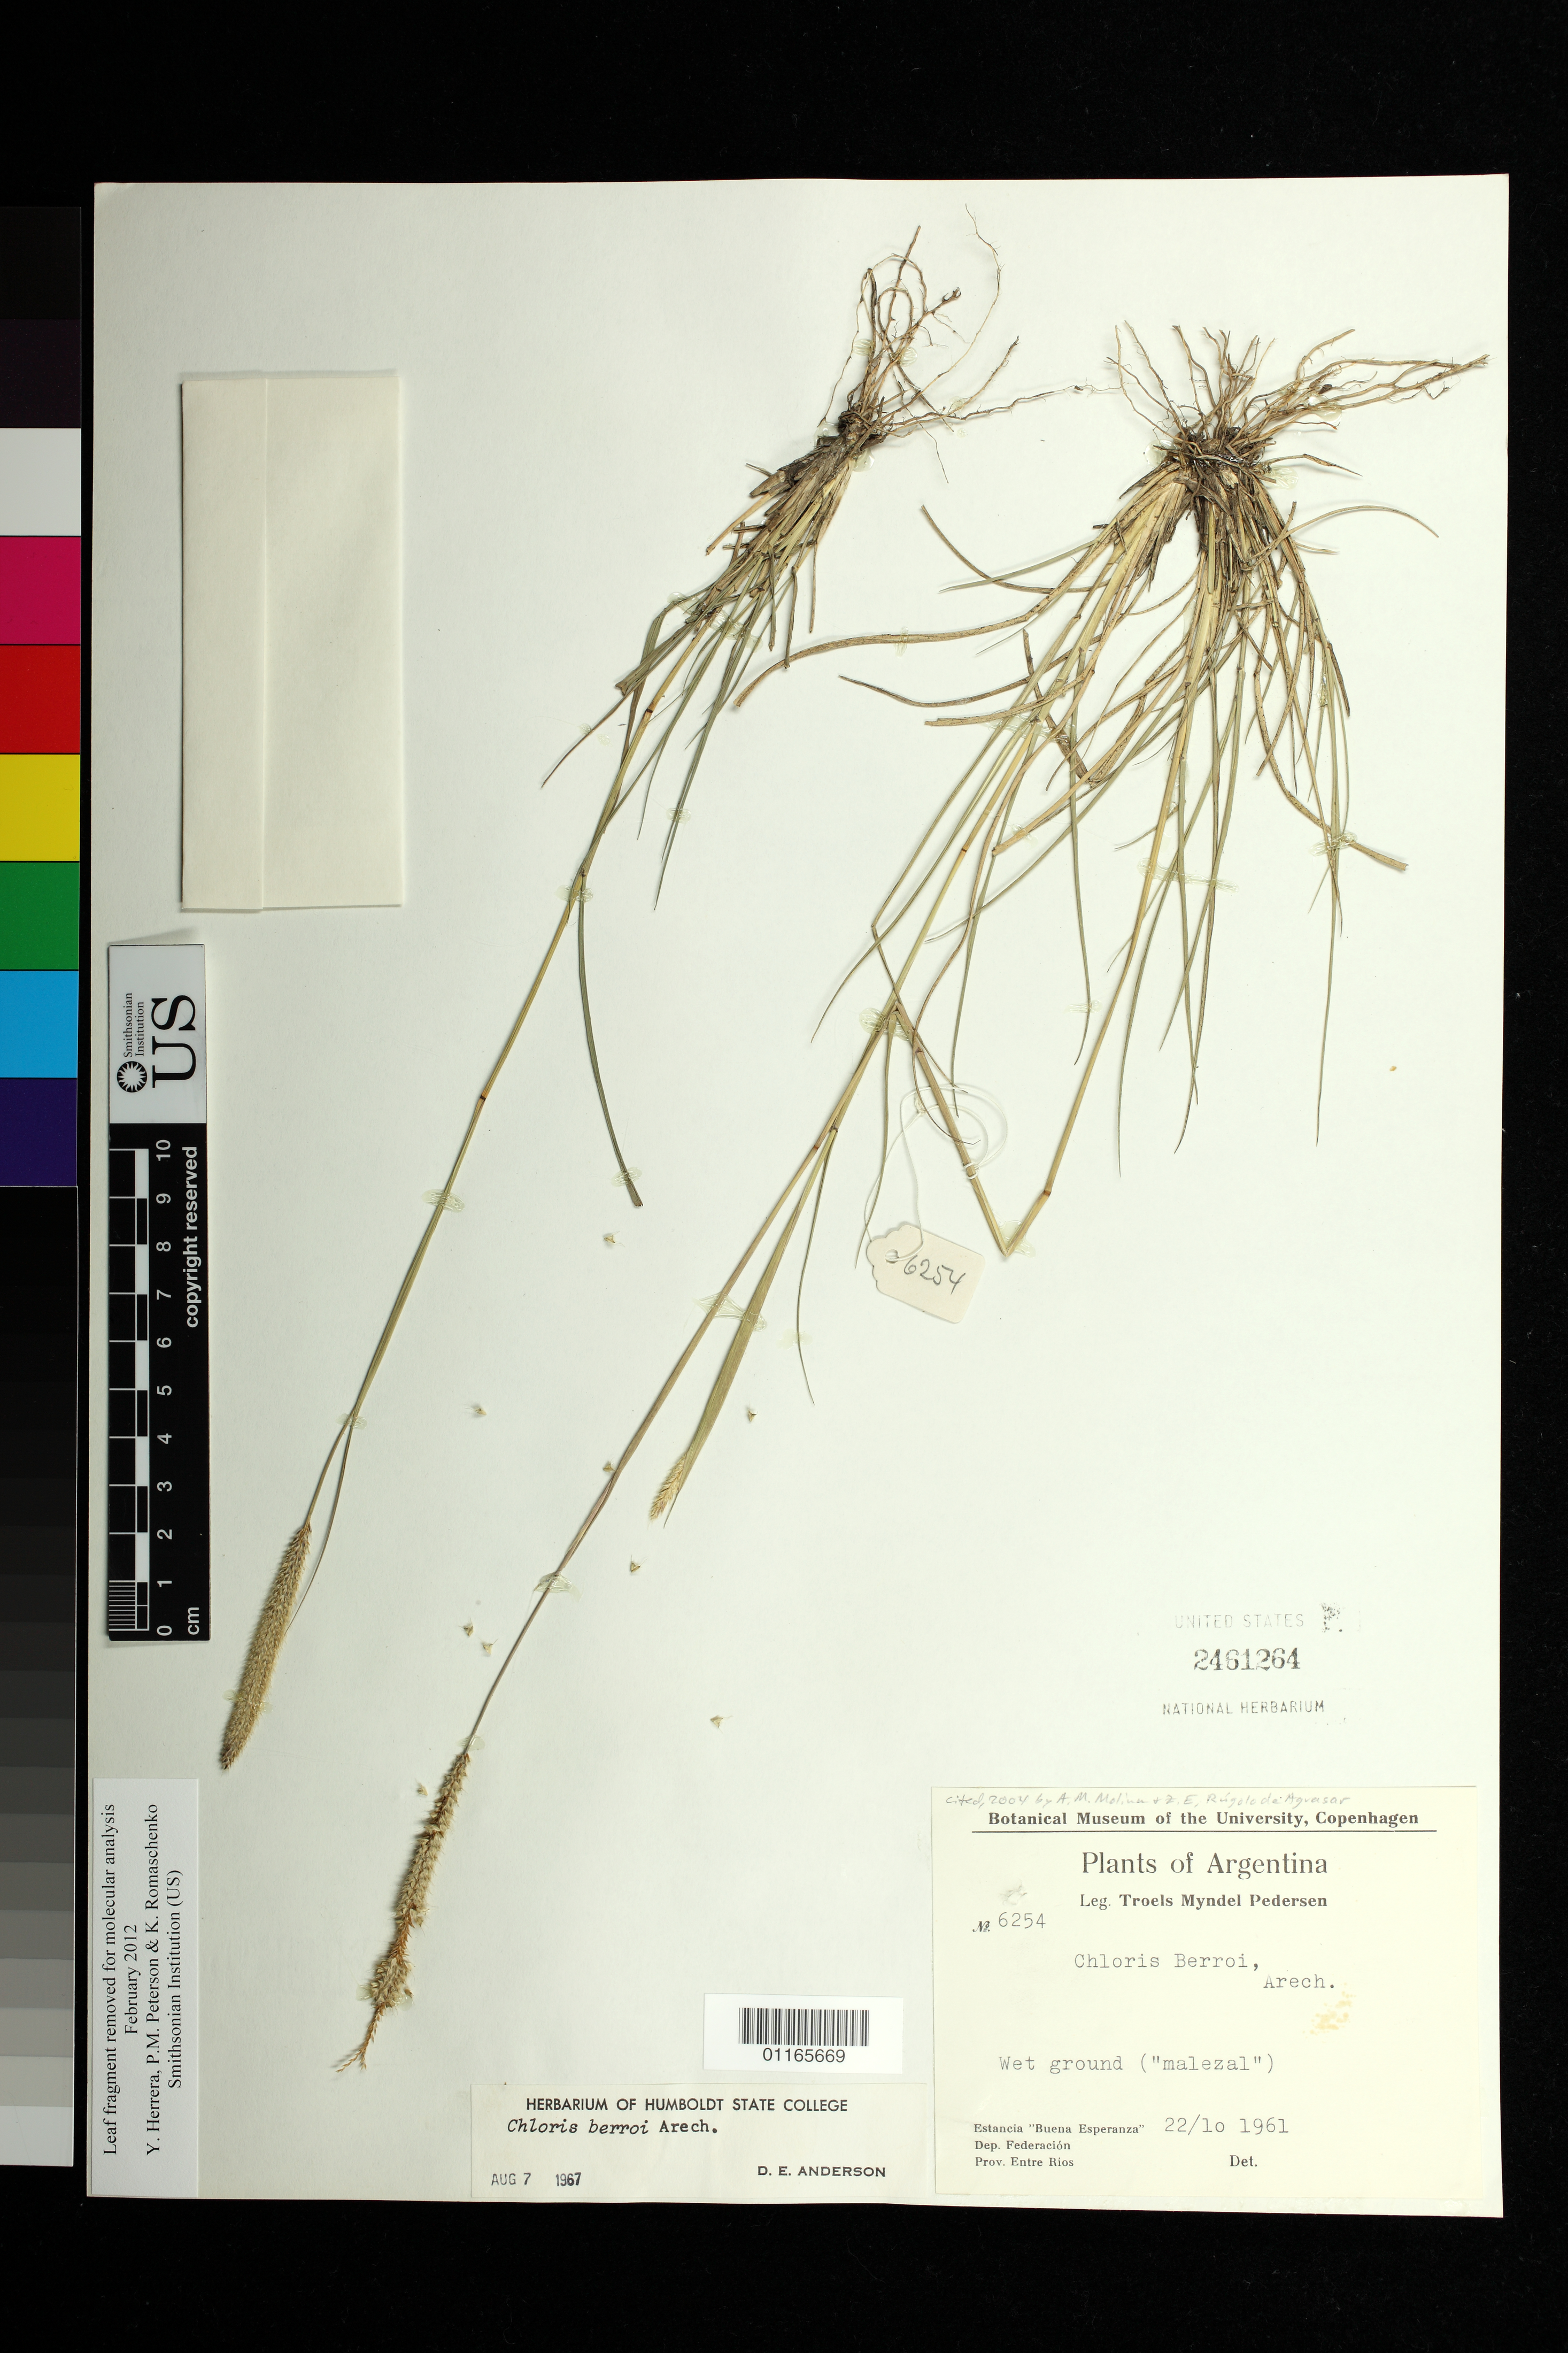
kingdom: Plantae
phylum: Tracheophyta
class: Liliopsida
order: Poales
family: Poaceae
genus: Chloris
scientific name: Chloris berroi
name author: Arechav.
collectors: T. M. Pedersen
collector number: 6254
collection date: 1961-10-22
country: Argentina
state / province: Entre Rios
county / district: Federación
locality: Estancia "Buena Esperanza"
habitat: Wet ground ("malezal")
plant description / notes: Leaf fragment removed for molecular analysis February 2012 Y. Herrera, P.M. Peterson & K. Romaschenko Smithsonian Institution (US)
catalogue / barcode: US 2461264